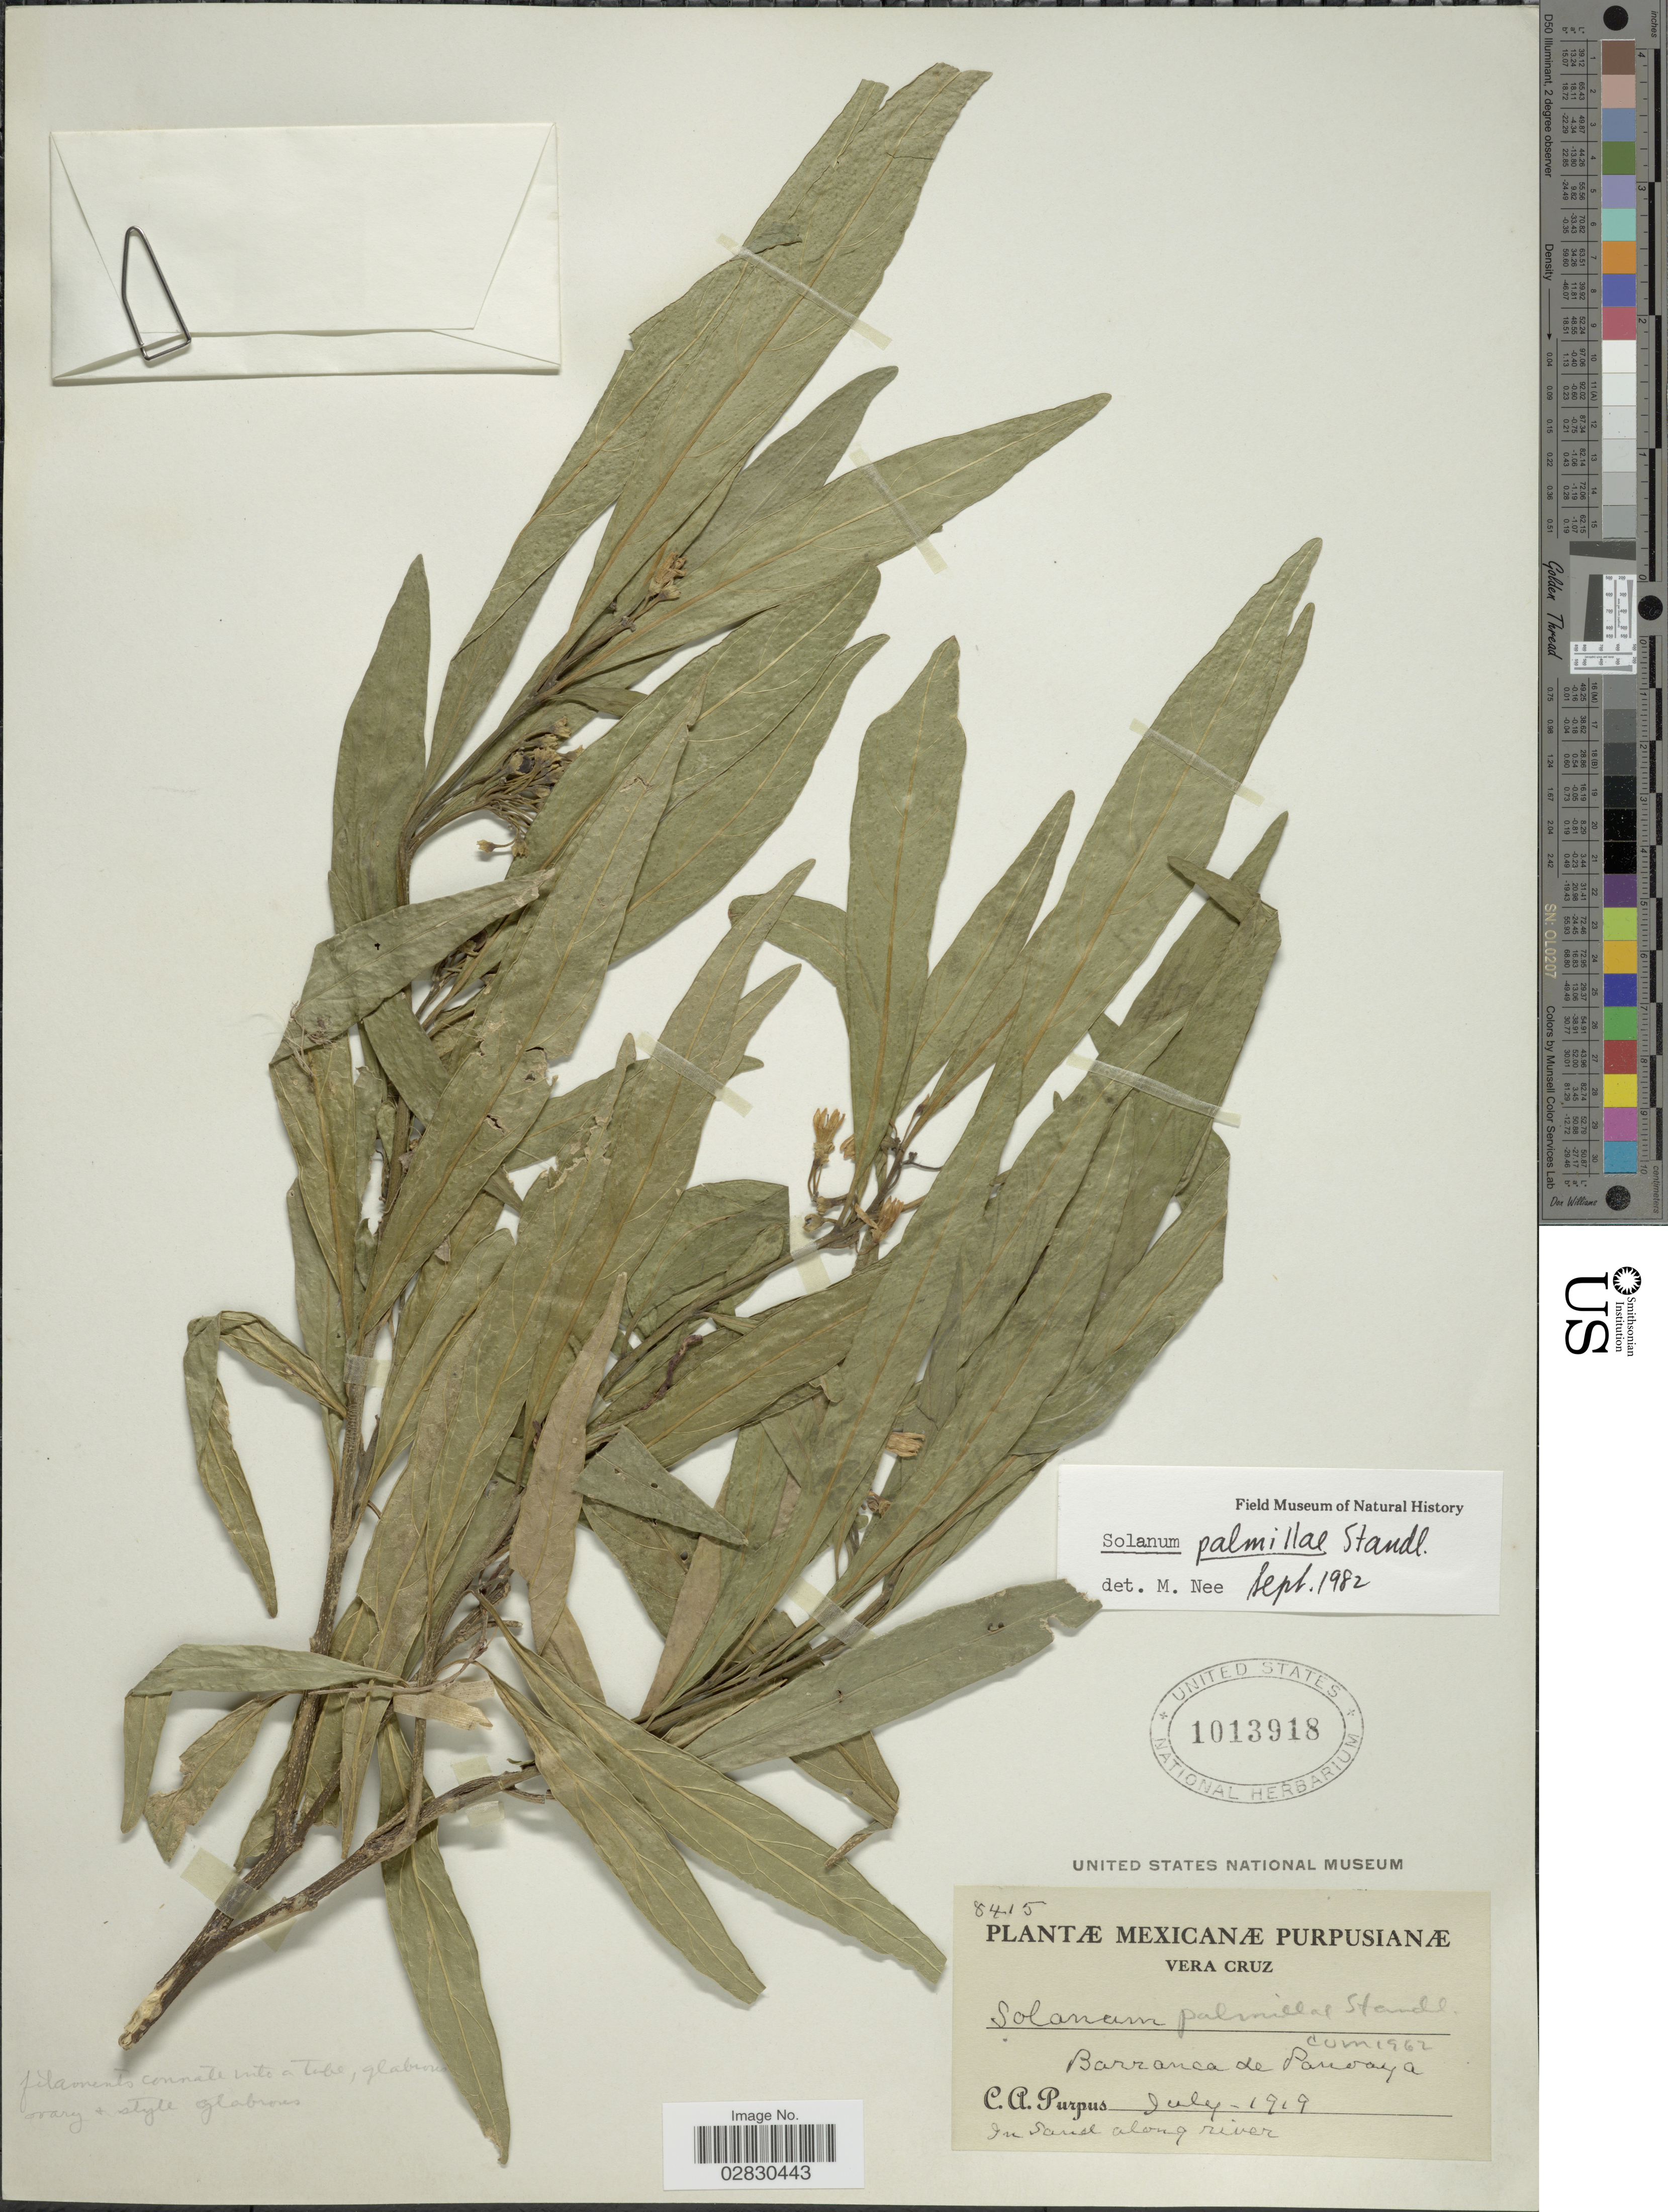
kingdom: Plantae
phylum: Tracheophyta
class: Magnoliopsida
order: Solanales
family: Solanaceae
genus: Solanum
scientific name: Solanum palmillae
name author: Standl.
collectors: C. A. Purpus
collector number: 8415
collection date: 1919-07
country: Mexico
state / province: Veracruz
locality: Vera Cruz. Barranca de Panvaya.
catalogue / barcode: US 1013918